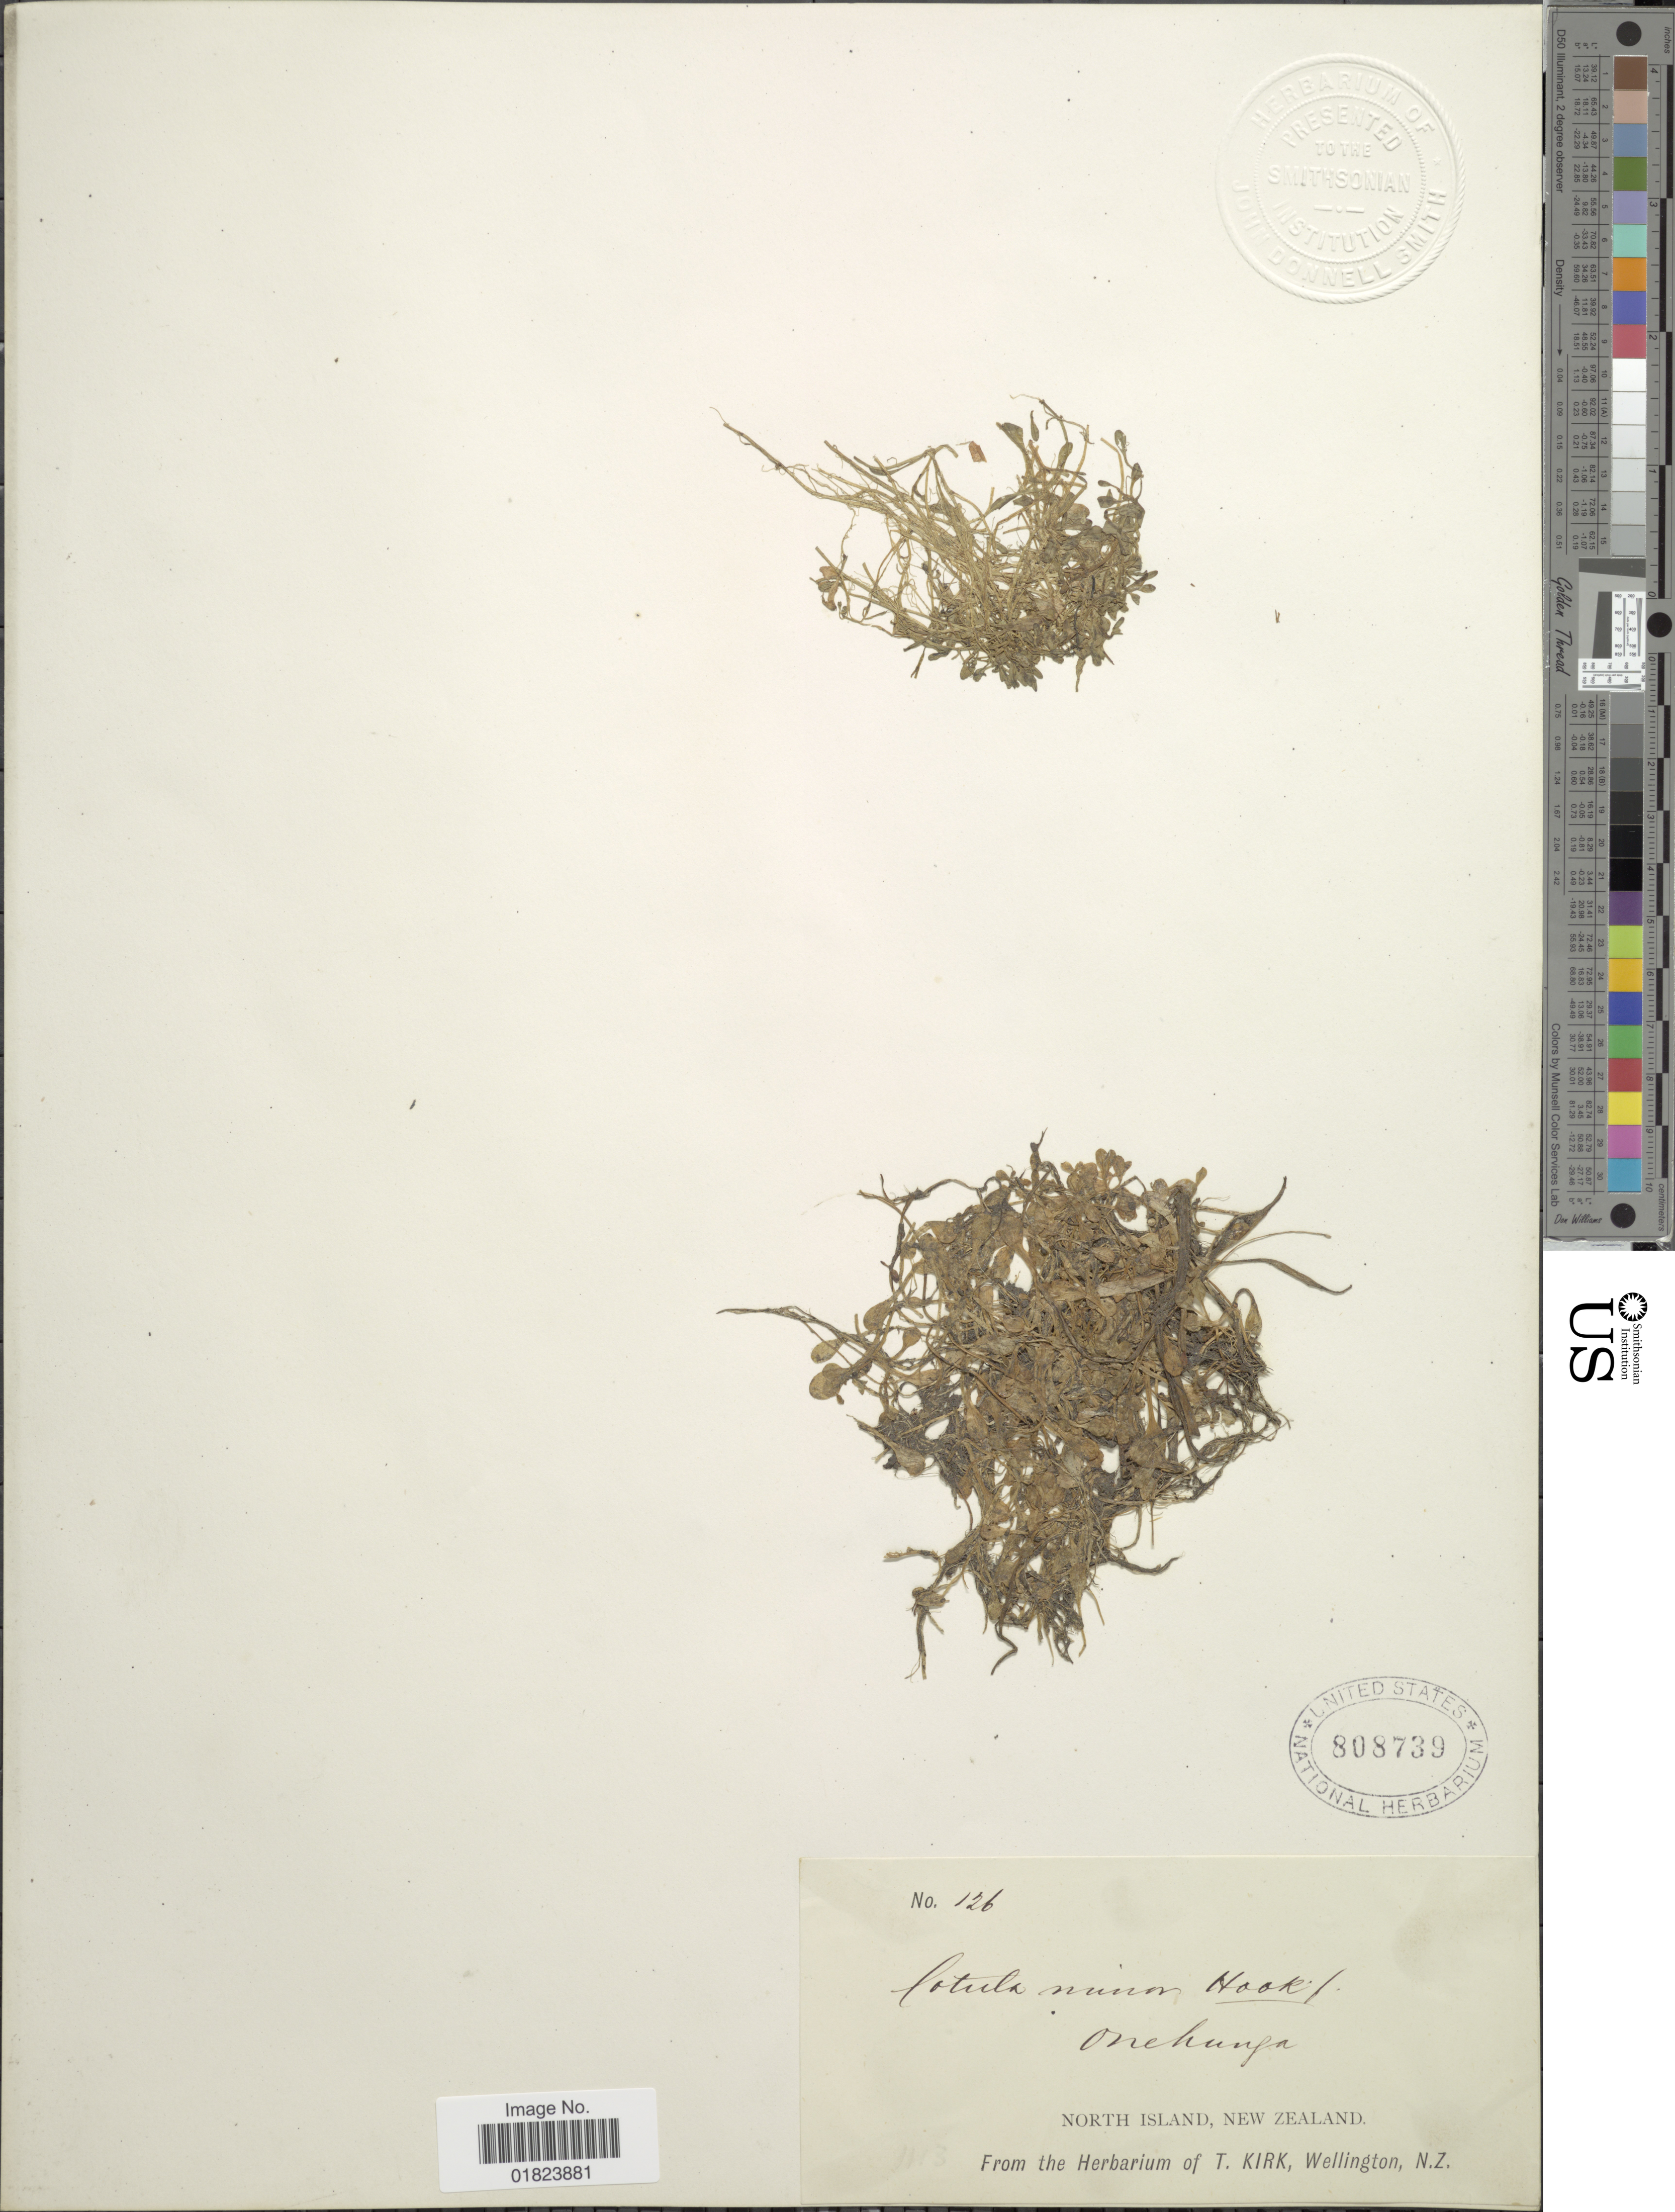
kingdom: Plantae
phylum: Tracheophyta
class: Magnoliopsida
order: Asterales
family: Asteraceae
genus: Cotula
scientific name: Cotula minor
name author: (Hook. f.) Hook. f.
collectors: ex Herb. T. Kirk, Wellington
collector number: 126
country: New Zealand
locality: North Island, Onehunga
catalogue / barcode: US 808739